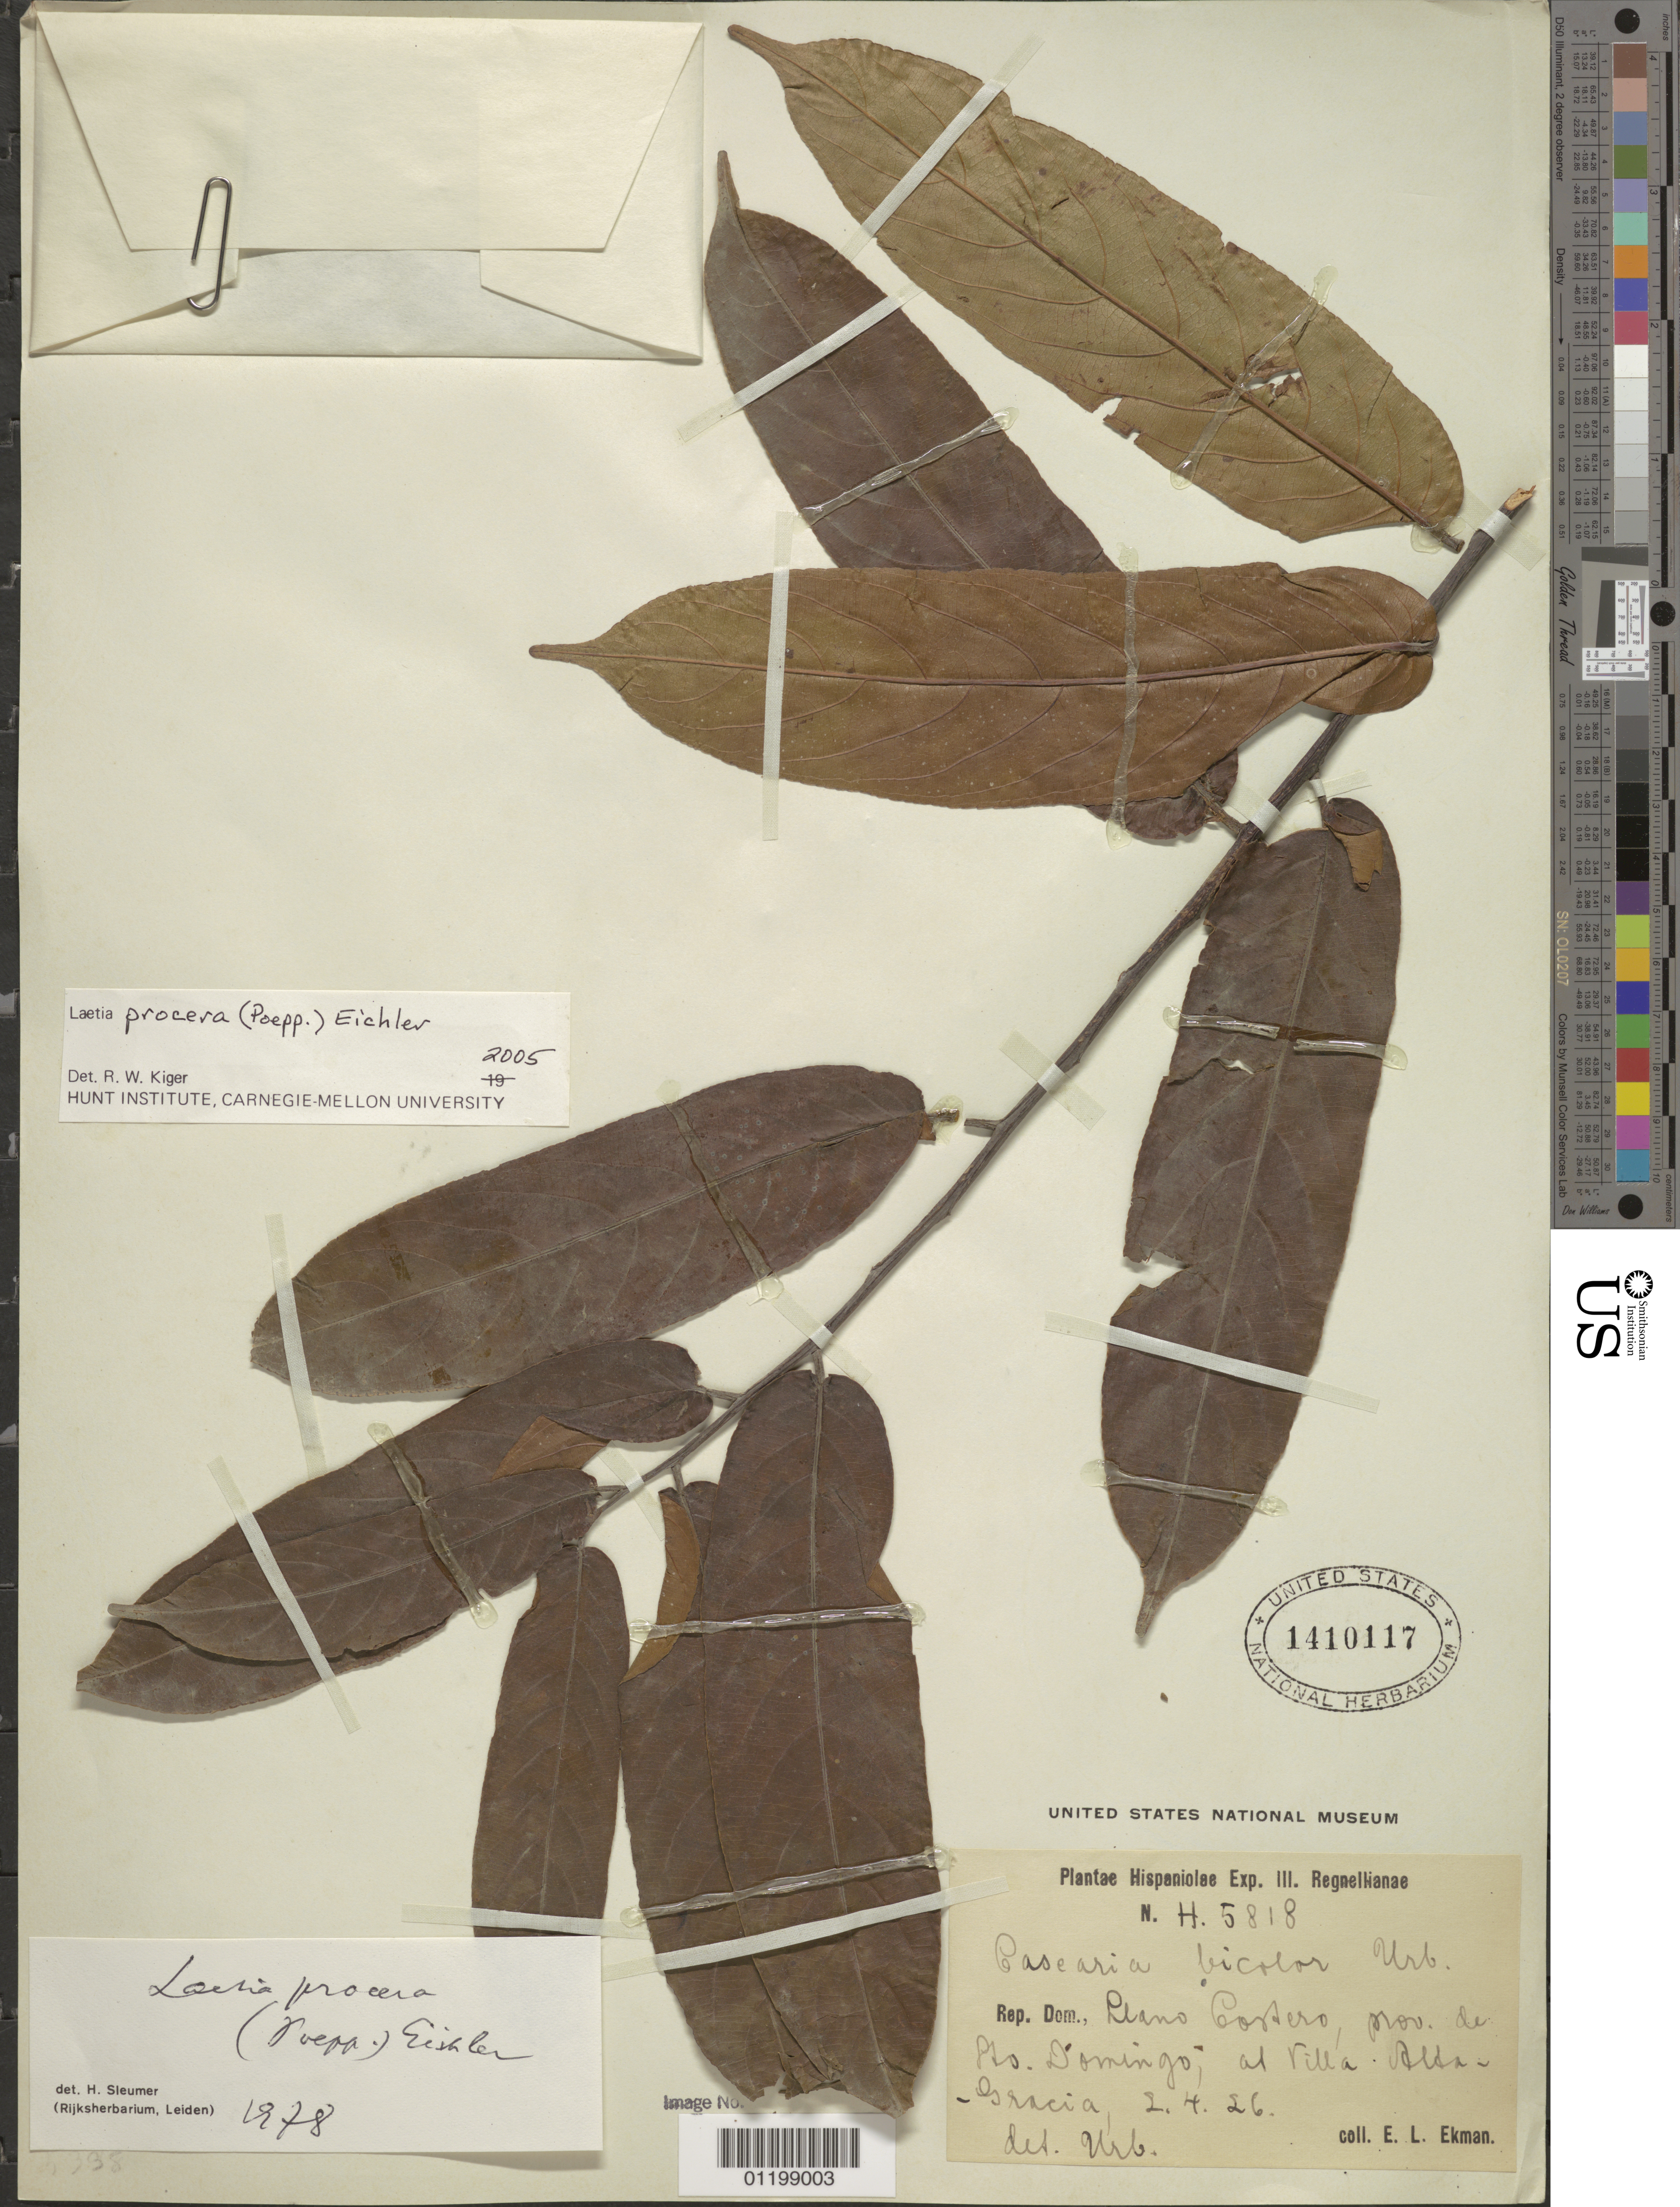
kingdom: Plantae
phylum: Tracheophyta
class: Magnoliopsida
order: Malpighiales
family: Salicaceae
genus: Laetia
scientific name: Laetia procera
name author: (Poepp.) Eichler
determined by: Kiger, R. W.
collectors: E. L. Ekman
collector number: H5818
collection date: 1926-04-02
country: Dominican Republic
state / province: Santo Domingo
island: Hispaniola Island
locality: Llano Costero, at Villa Alda-Gracia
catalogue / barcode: US 1410117